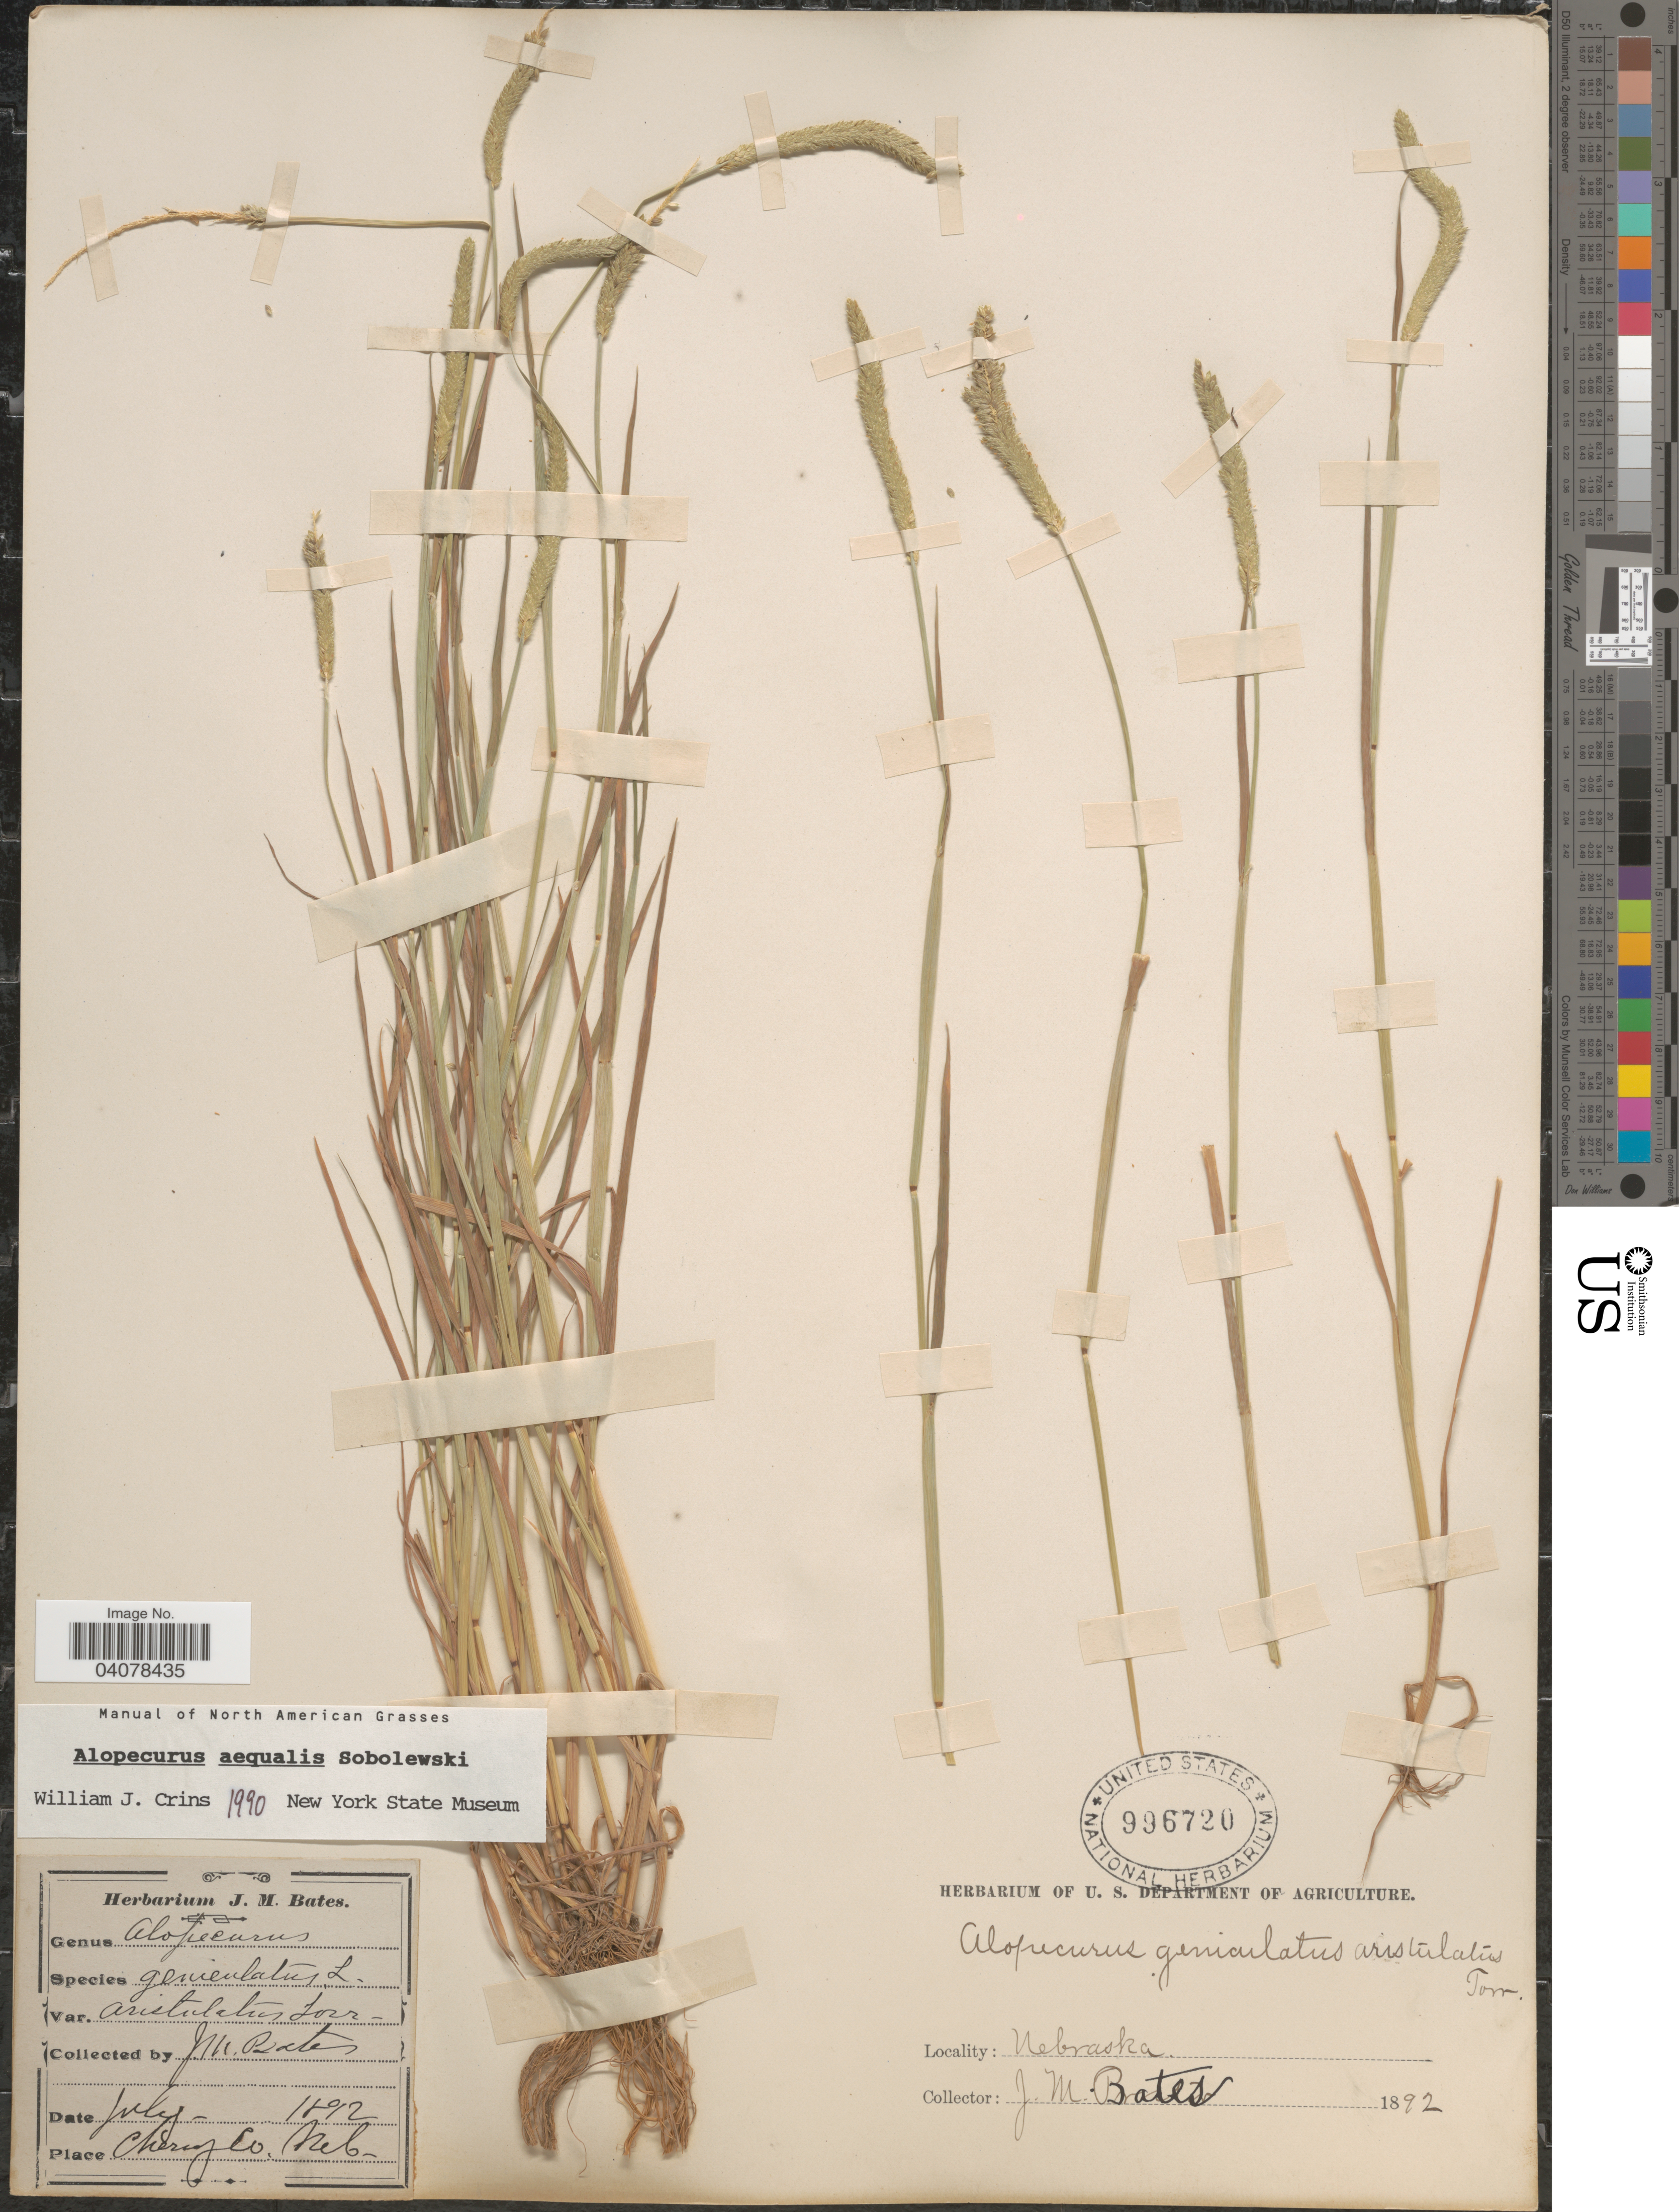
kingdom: Plantae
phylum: Tracheophyta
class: Liliopsida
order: Poales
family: Poaceae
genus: Alopecurus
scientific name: Alopecurus aequalis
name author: Sobol.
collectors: J. Bates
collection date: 1892-07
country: United States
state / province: Nebraska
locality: Cherry Co.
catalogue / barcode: US 996720